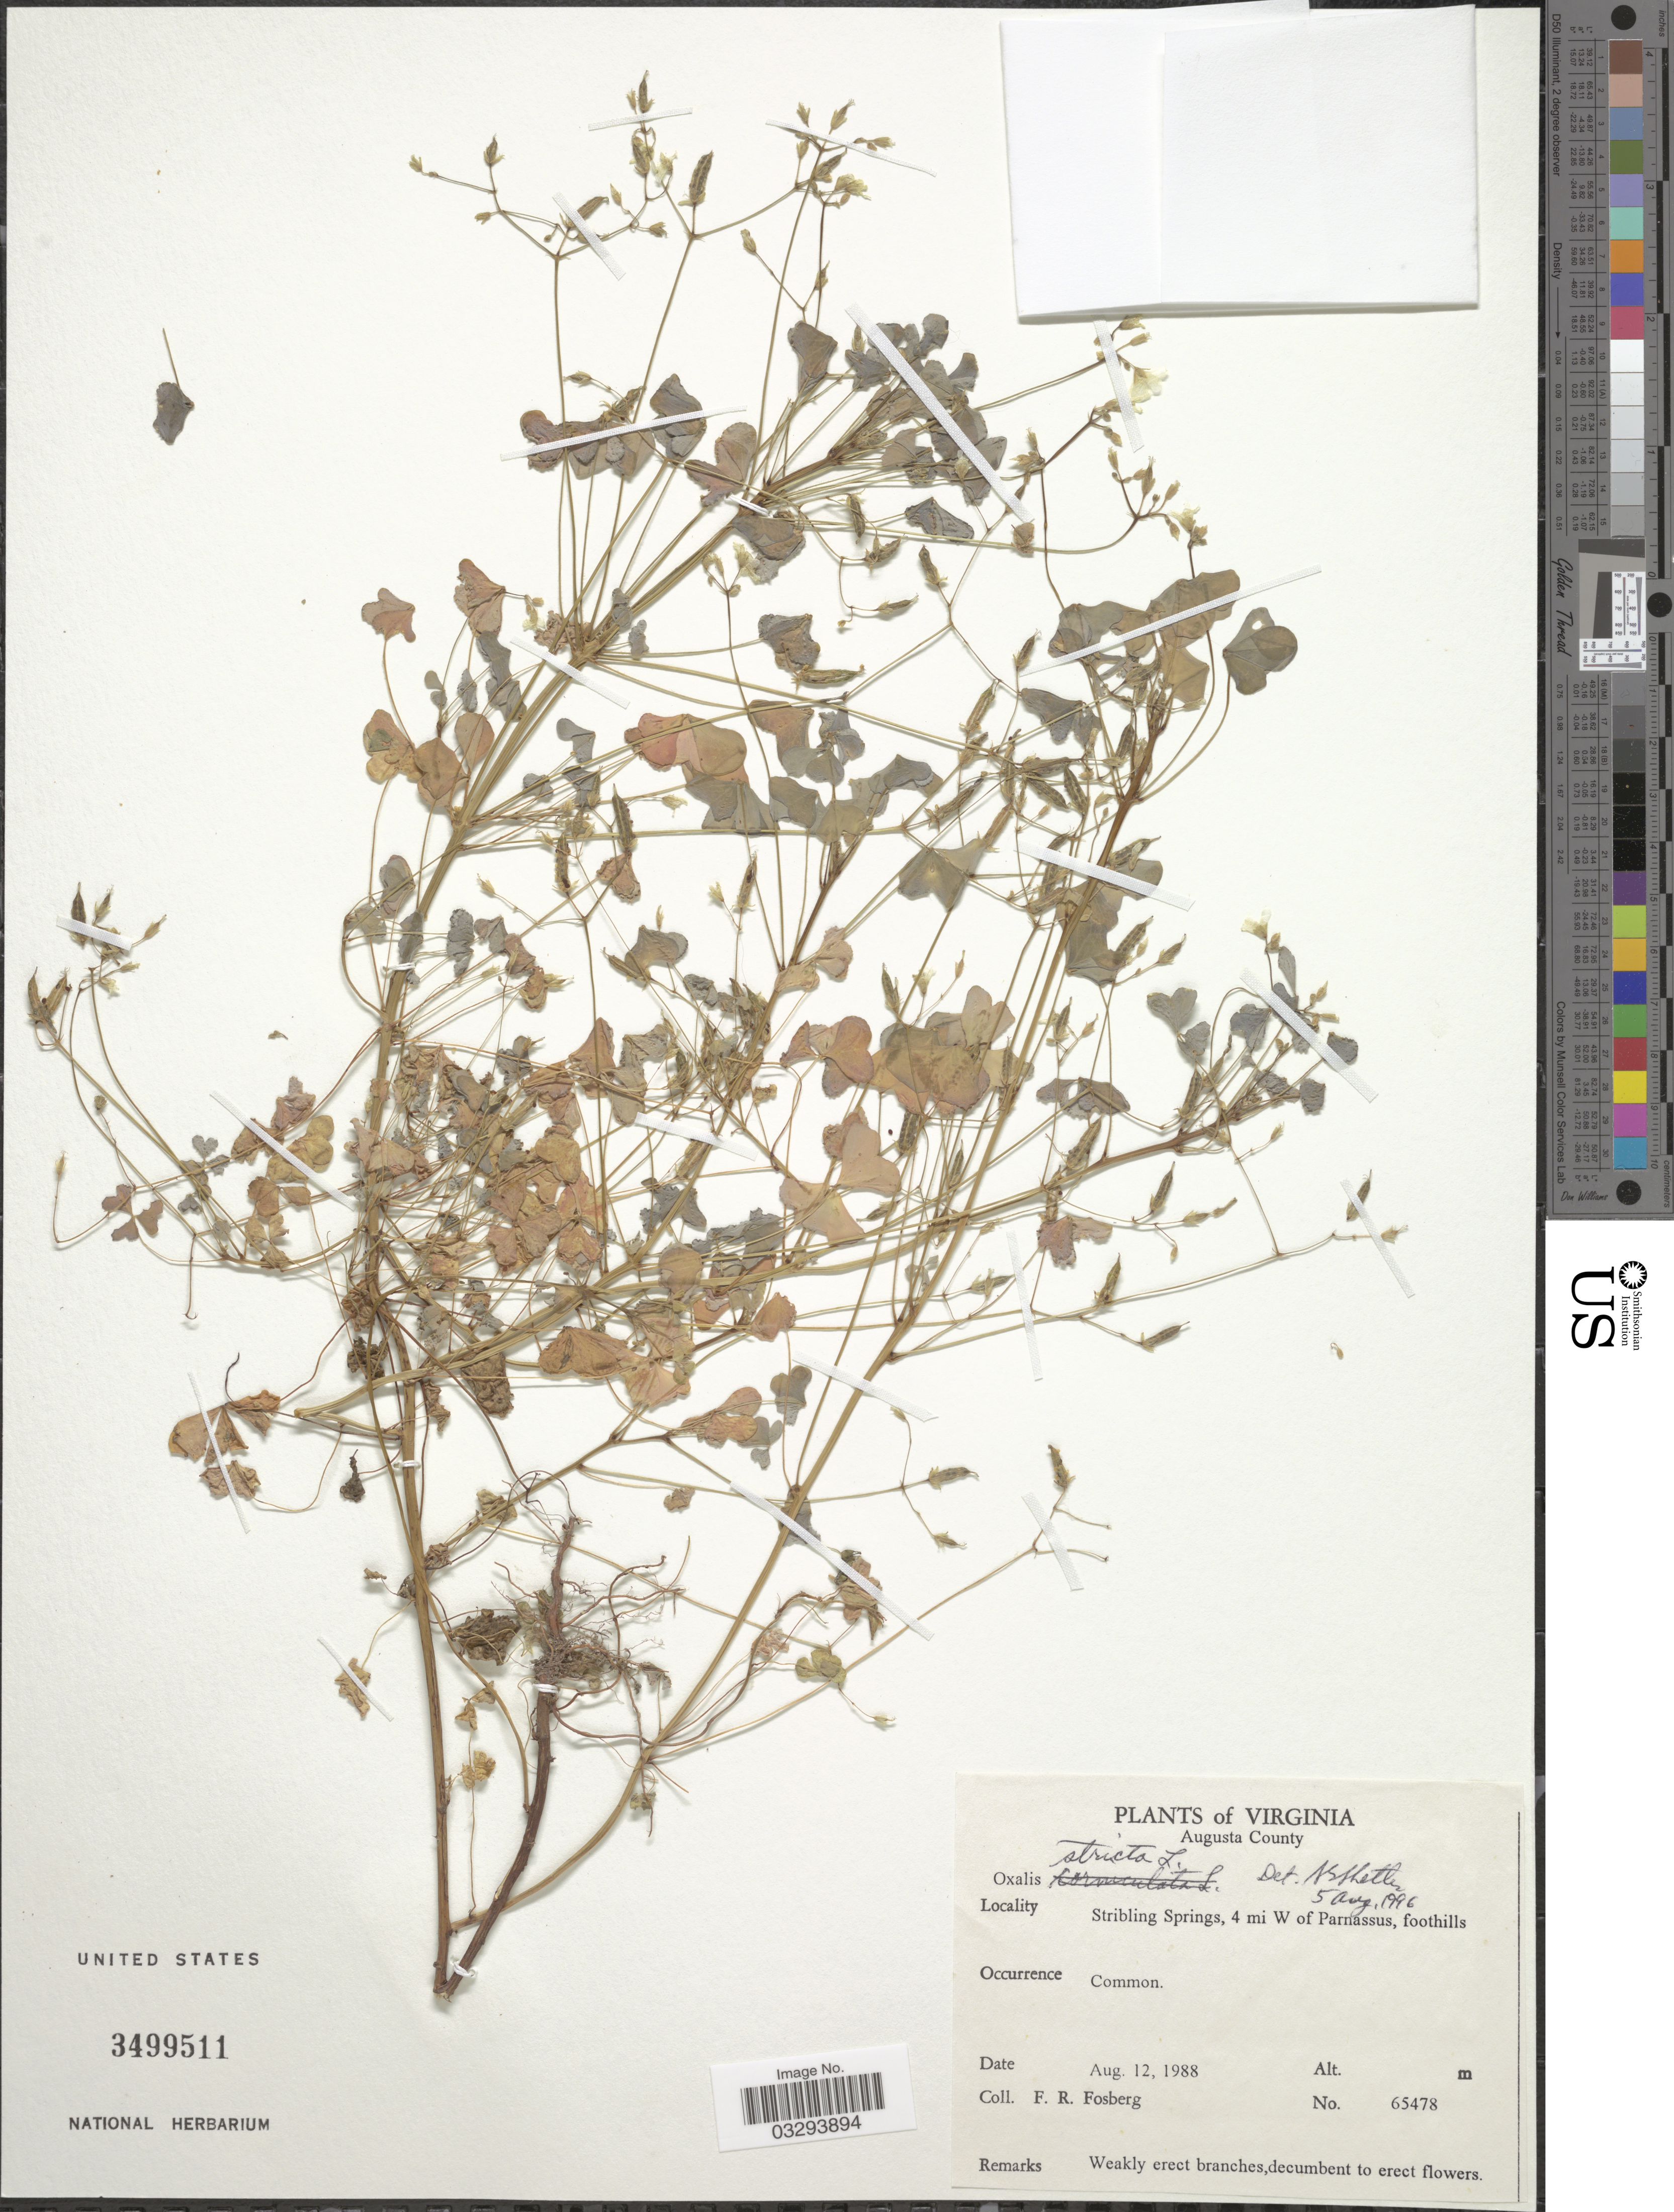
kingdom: Plantae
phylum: Tracheophyta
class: Magnoliopsida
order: Oxalidales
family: Oxalidaceae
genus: Oxalis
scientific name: Oxalis stricta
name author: L.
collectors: F. R. Fosberg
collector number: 65478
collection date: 1988-08-12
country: United States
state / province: Virginia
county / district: Augusta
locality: Augusta County. Stribling Springs, 4 mi. west of Parnassus, foothills.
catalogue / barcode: US 3499511